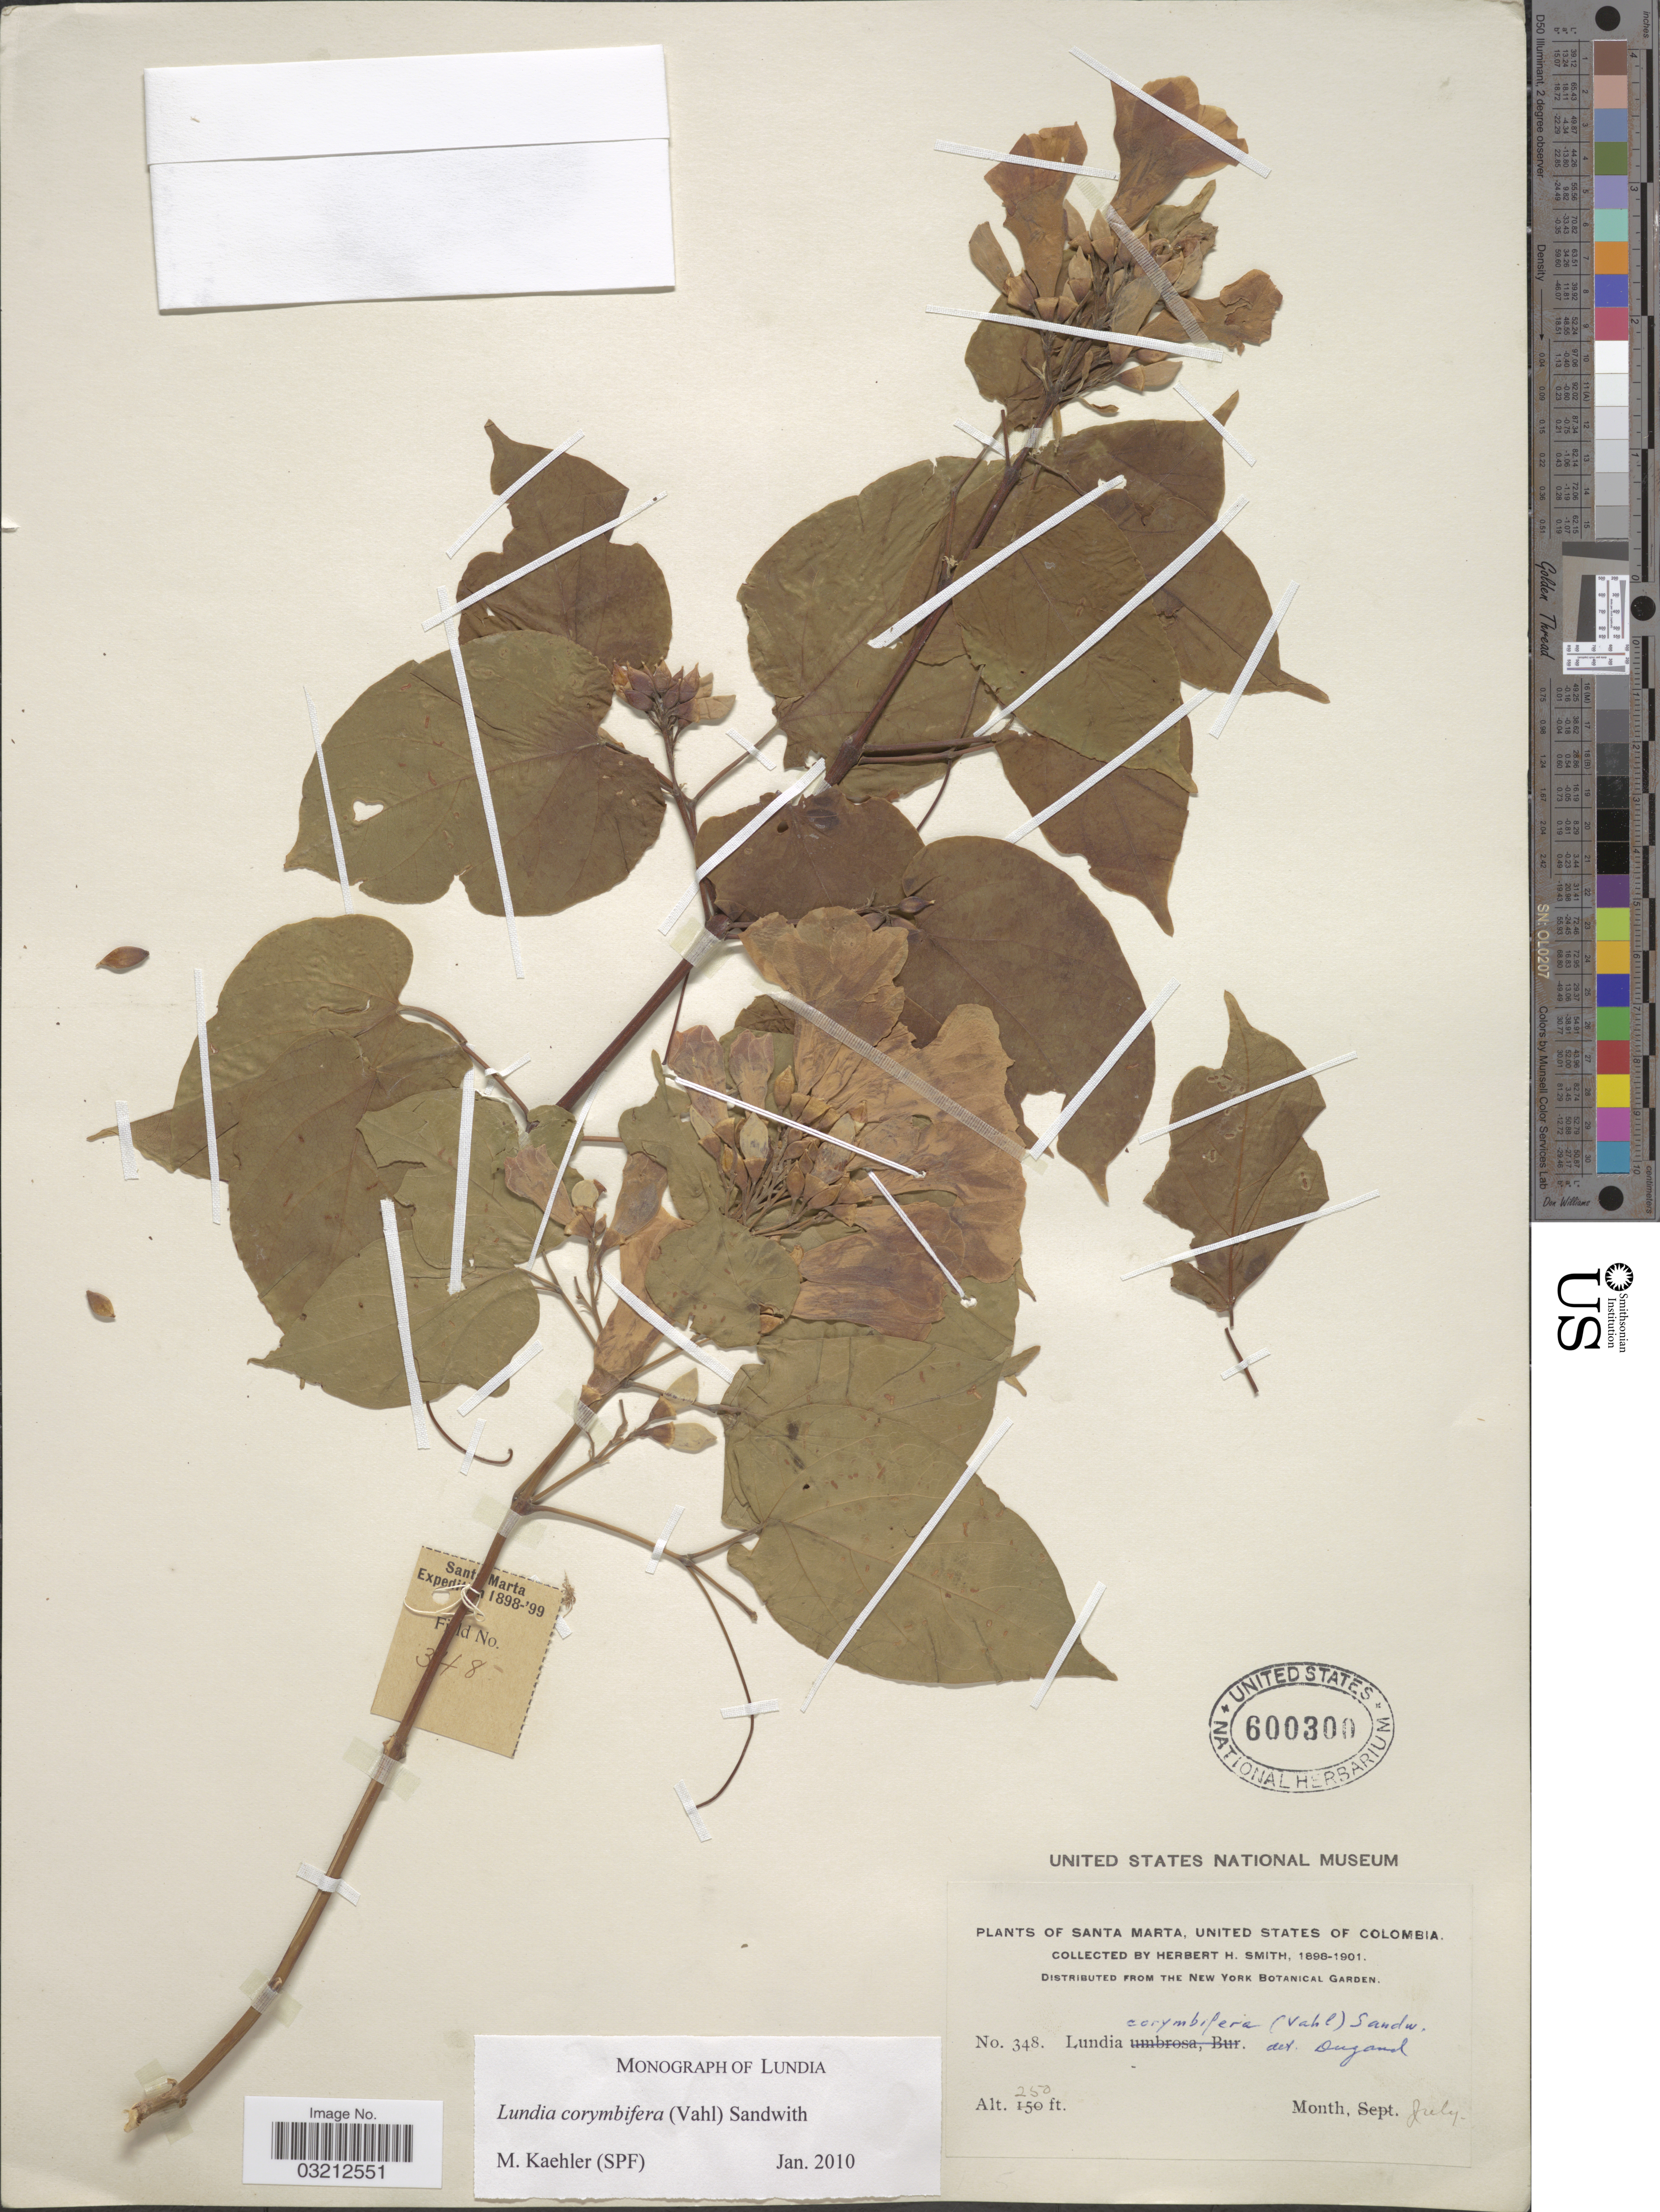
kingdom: Plantae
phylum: Tracheophyta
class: Magnoliopsida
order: Lamiales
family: Bignoniaceae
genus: Lundia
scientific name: Lundia corymbifera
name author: (Vahl) Sandwith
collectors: Herbert H. Smith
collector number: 348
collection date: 1898-07/1901-07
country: Colombia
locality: Santa Marta, United Stated of Colombia.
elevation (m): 76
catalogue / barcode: US 600300